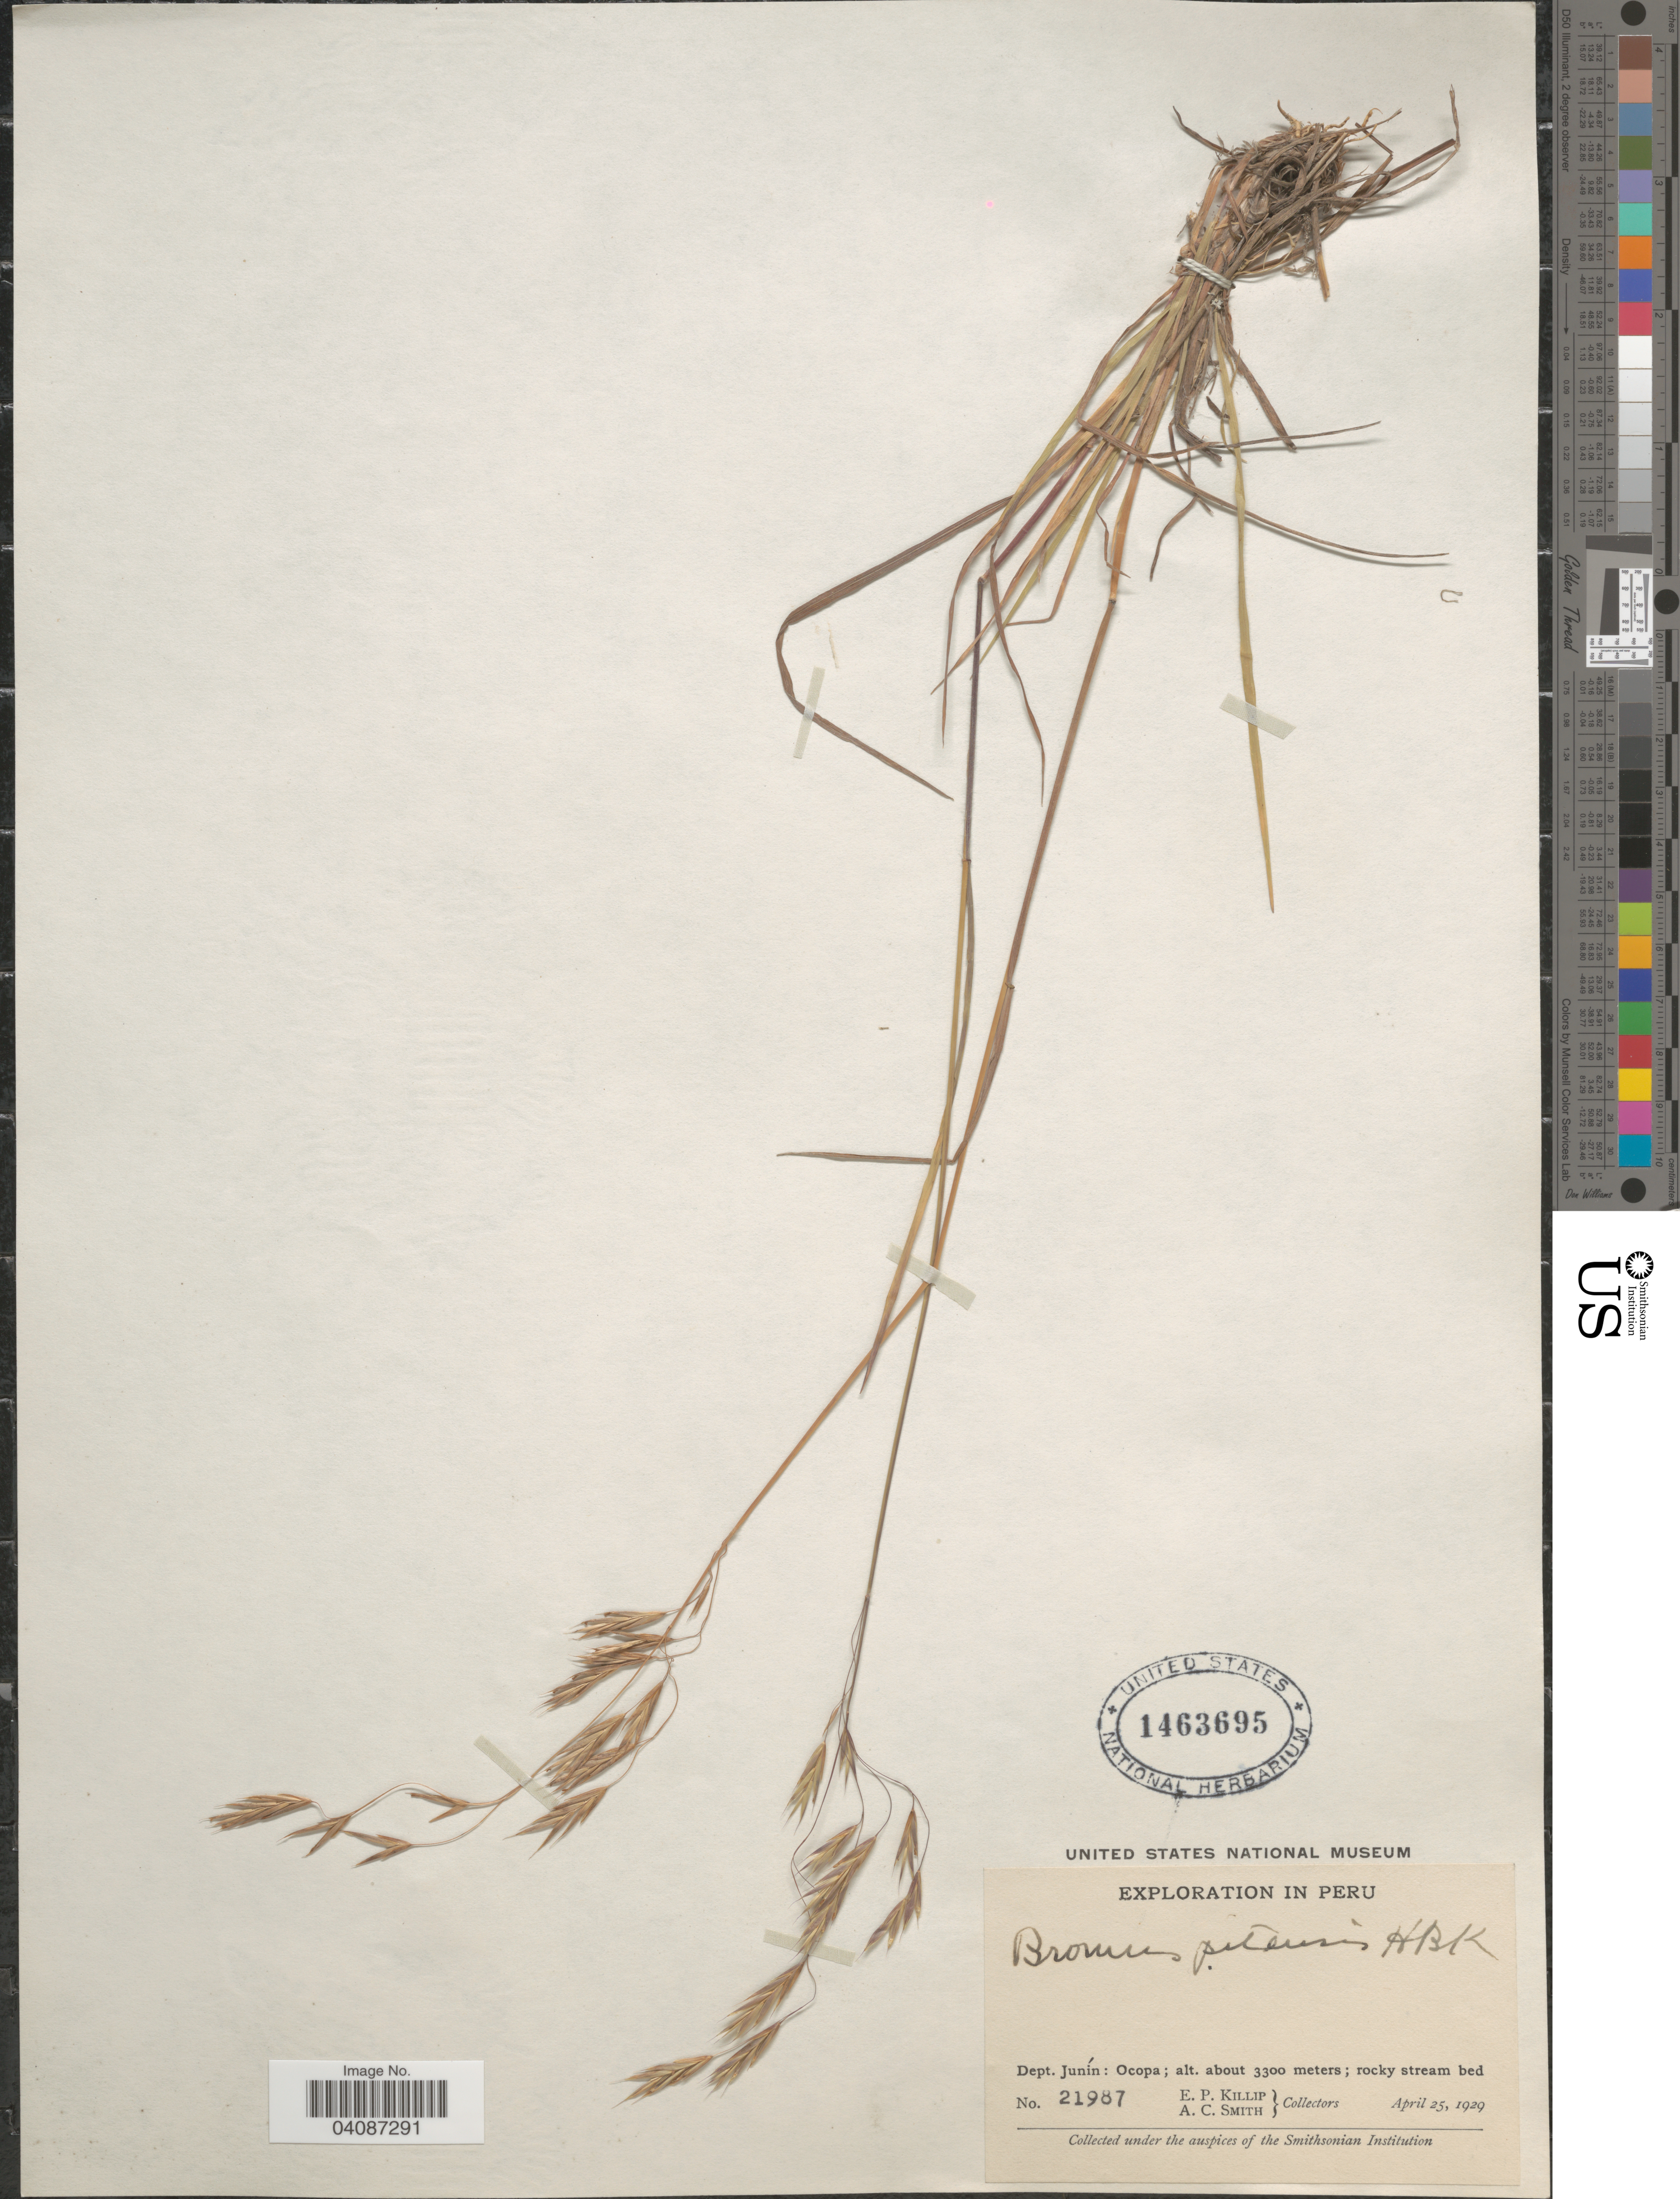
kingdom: Plantae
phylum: Tracheophyta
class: Liliopsida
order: Poales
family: Poaceae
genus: Bromus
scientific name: Bromus pitensis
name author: Kunth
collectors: E. P. Killip & A. C. Smith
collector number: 21987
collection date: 1929-04-25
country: Peru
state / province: Junín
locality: Exploration in Peru. Dept. Junín: Ocopa.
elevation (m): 3300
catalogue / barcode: US 1463695